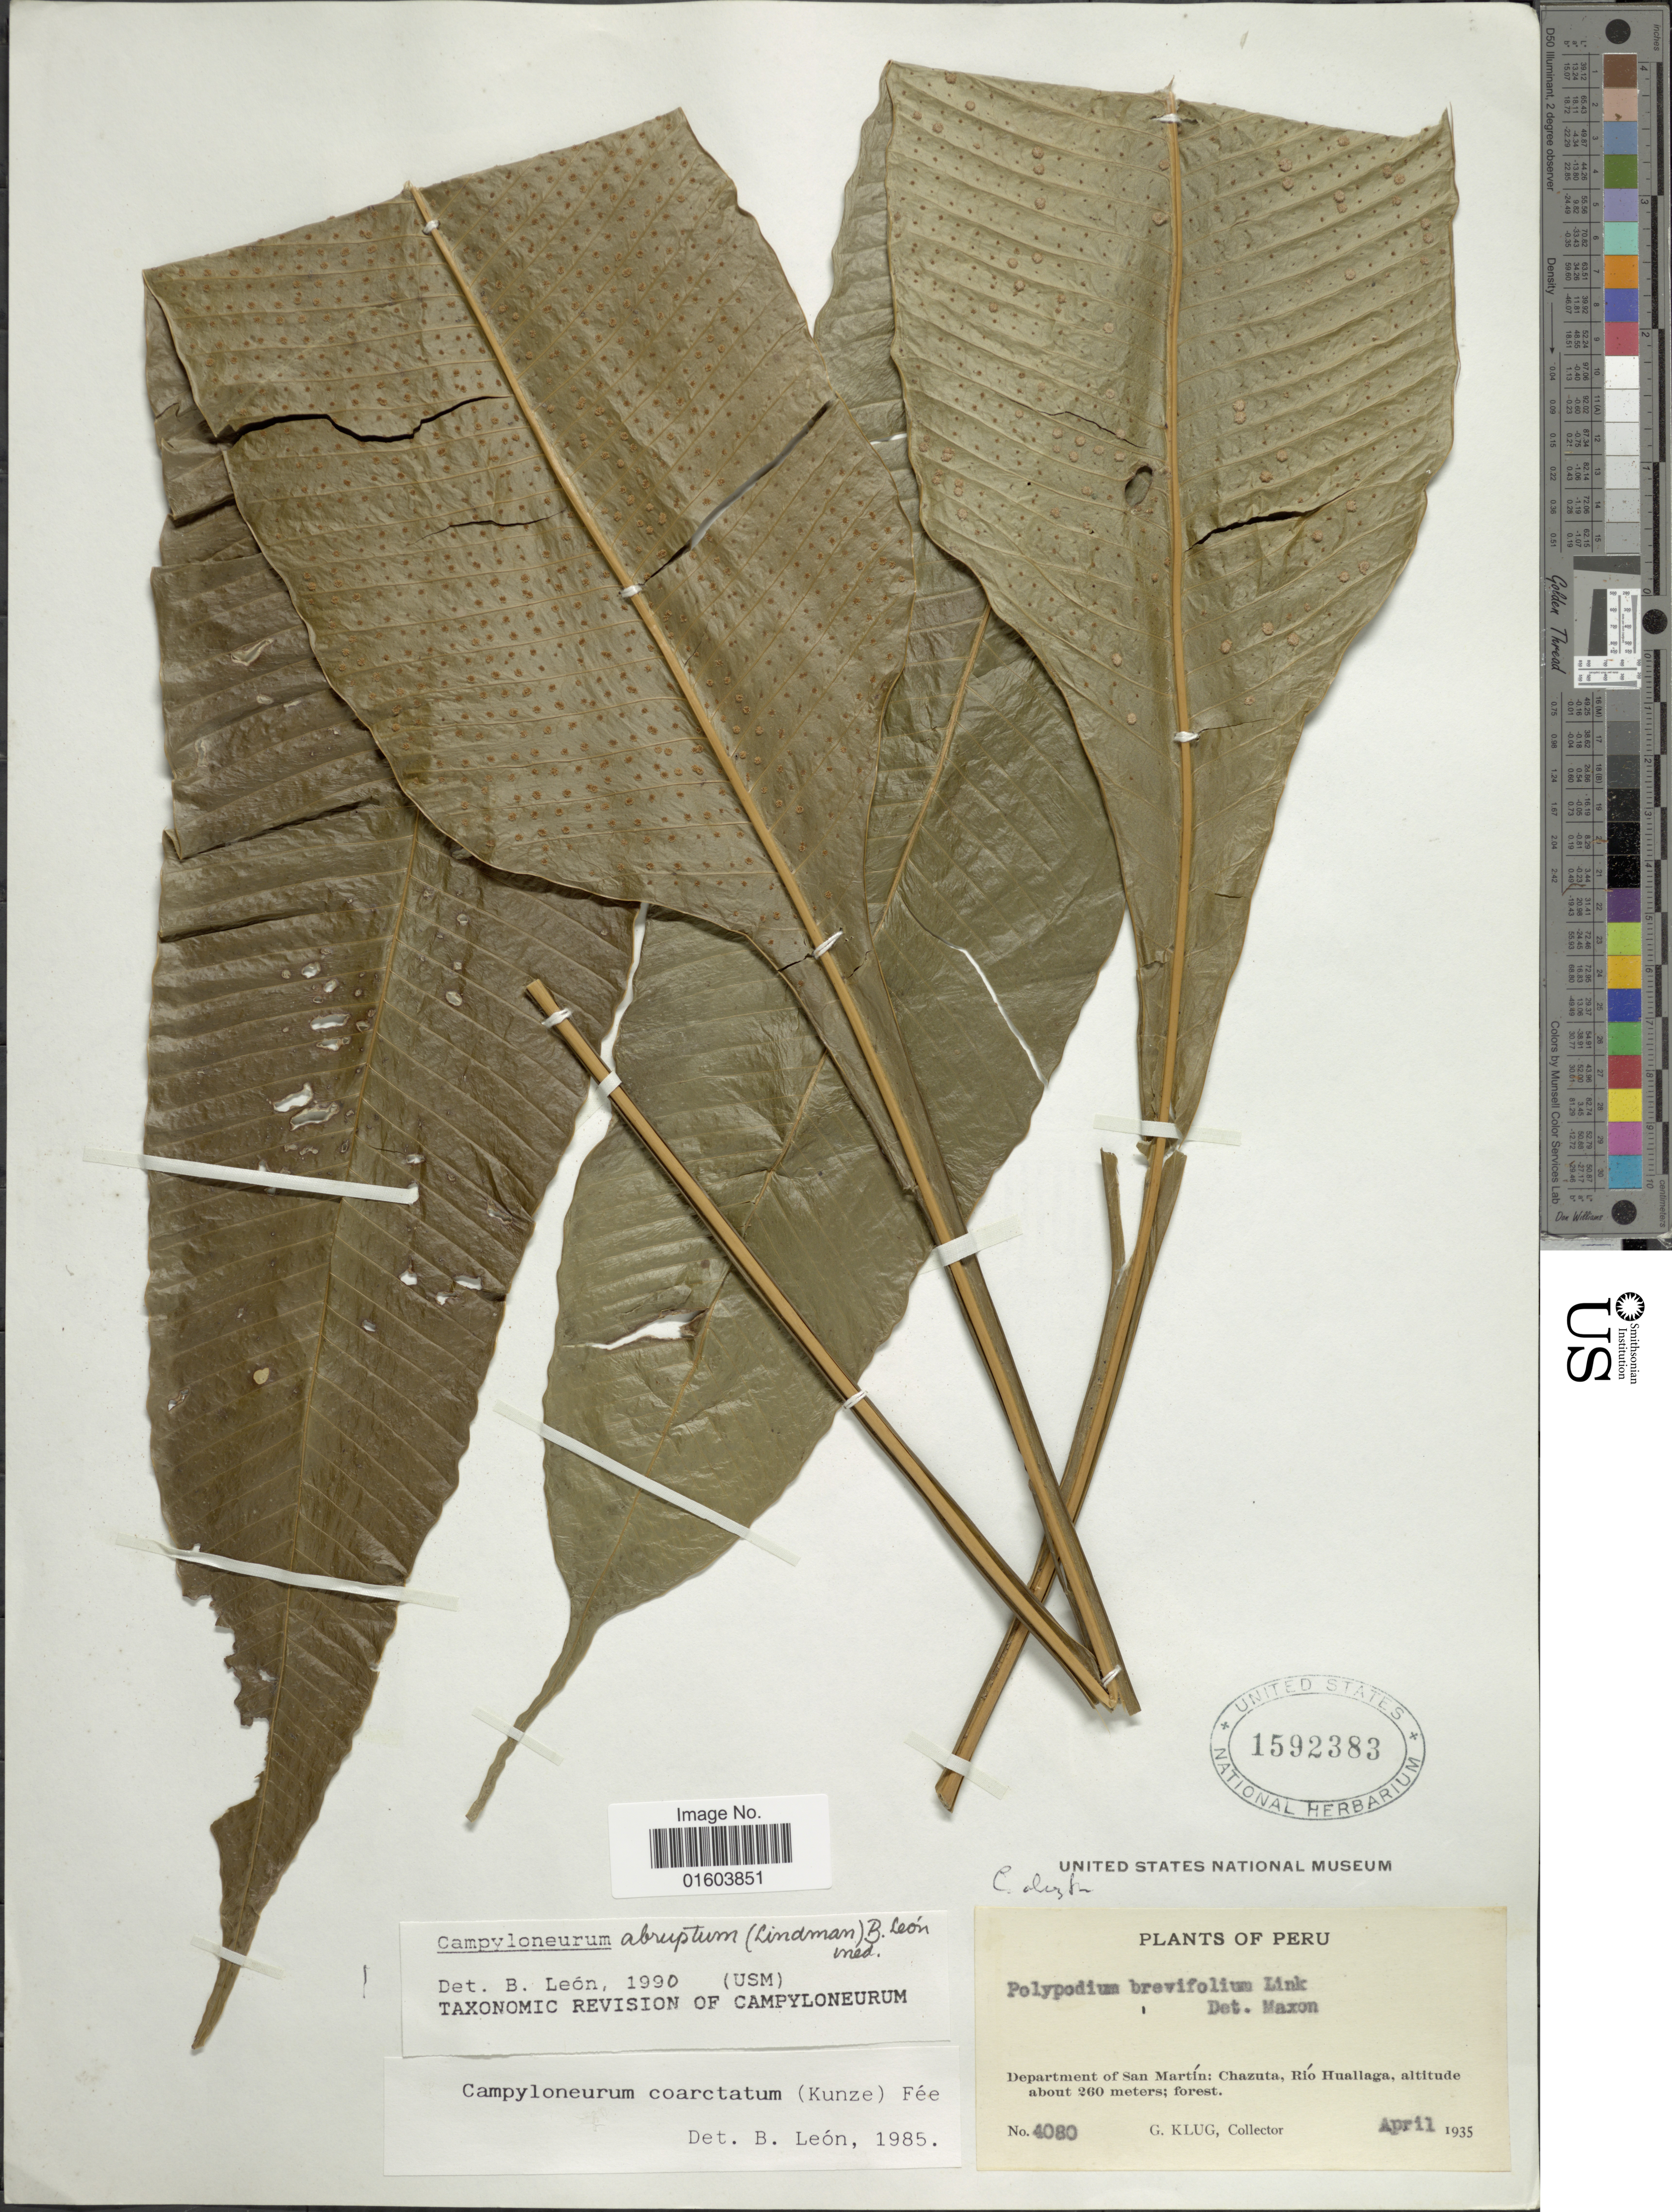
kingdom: Plantae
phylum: Tracheophyta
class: Polypodiopsida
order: Polypodiales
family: Polypodiaceae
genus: Campyloneurum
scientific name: Campyloneurum abruptum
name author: (Lindm.) B. León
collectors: G. Klug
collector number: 4080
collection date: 1935-04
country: Peru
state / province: San Martín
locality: Peru, Department of San Martin: Chazuta, Rio Huallaga.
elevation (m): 260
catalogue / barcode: US 1592383